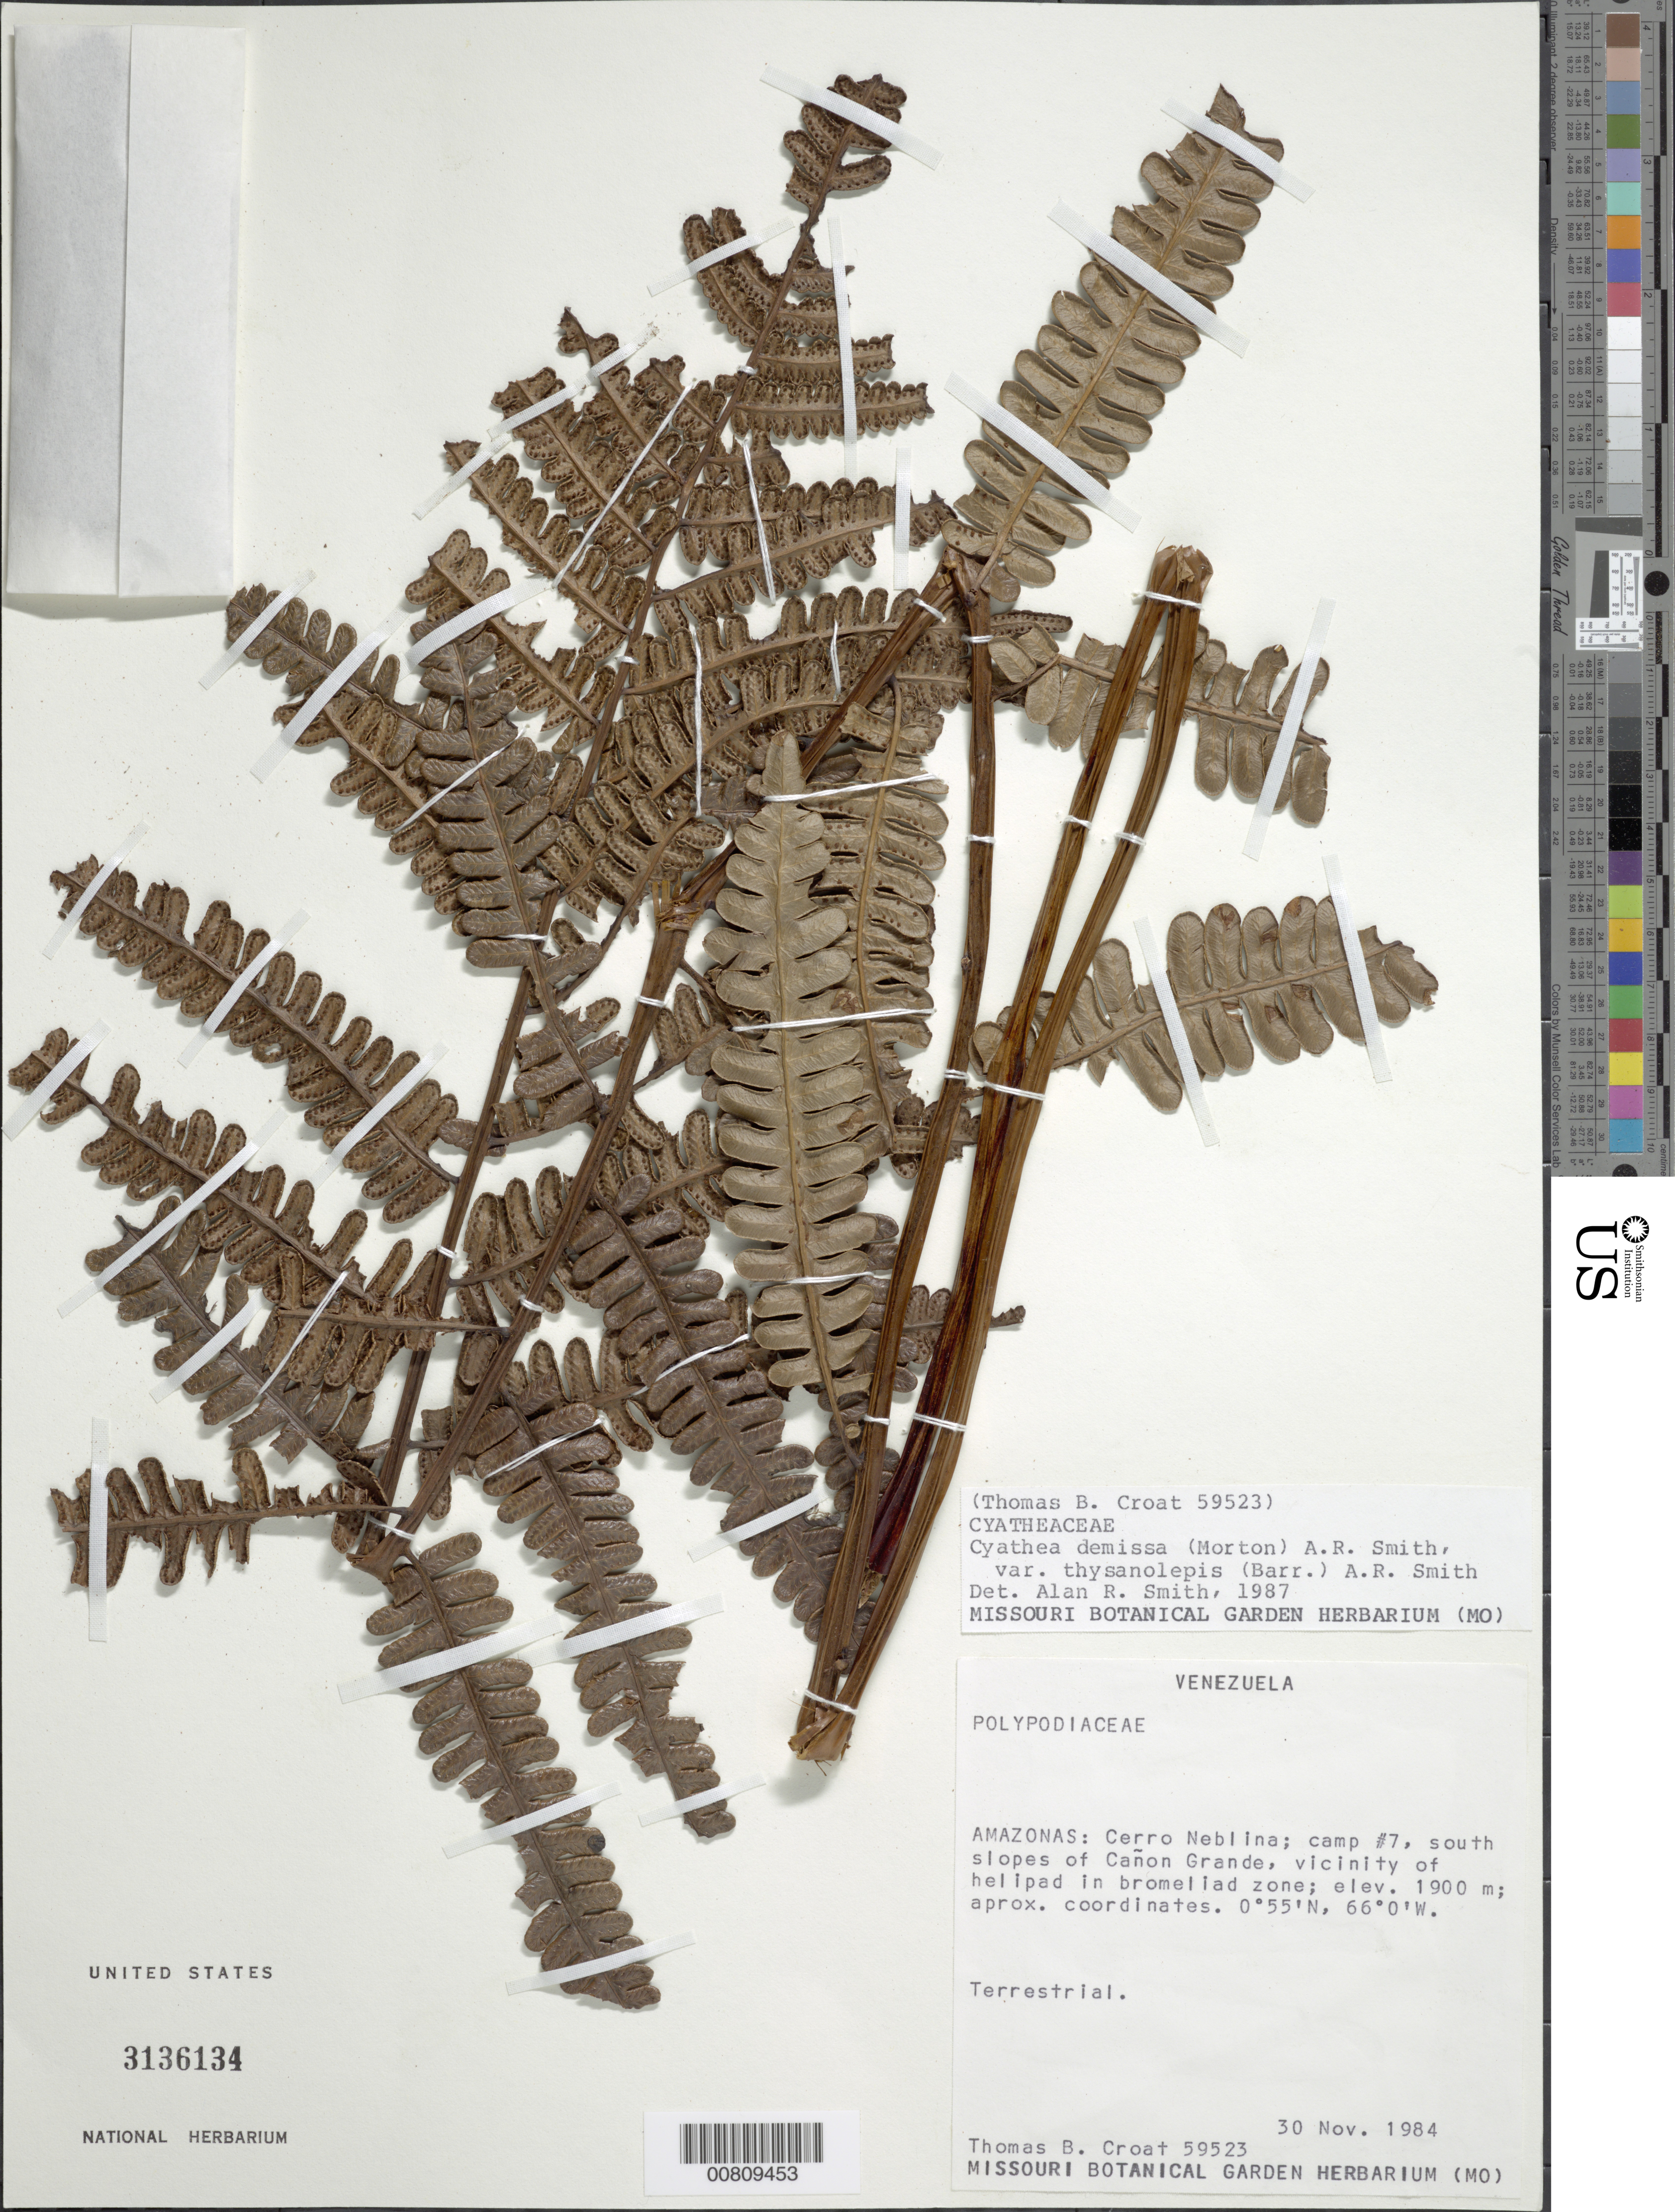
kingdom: Plantae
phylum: Tracheophyta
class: Polypodiopsida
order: Cyatheales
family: Cyatheaceae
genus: Cyathea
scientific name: Cyathea demissa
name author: (C.V. Morton) A.R. Sm. ex Lellinger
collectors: T. B. Croat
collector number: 59523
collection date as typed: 30-Nov-84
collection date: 1984-11-30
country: Venezuela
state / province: Amazonas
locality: Cerro Neblina, camp #7, S slopes of Cañon Grande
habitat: Bromeliad zone, vic of helipad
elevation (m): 1900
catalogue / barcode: US 3136134